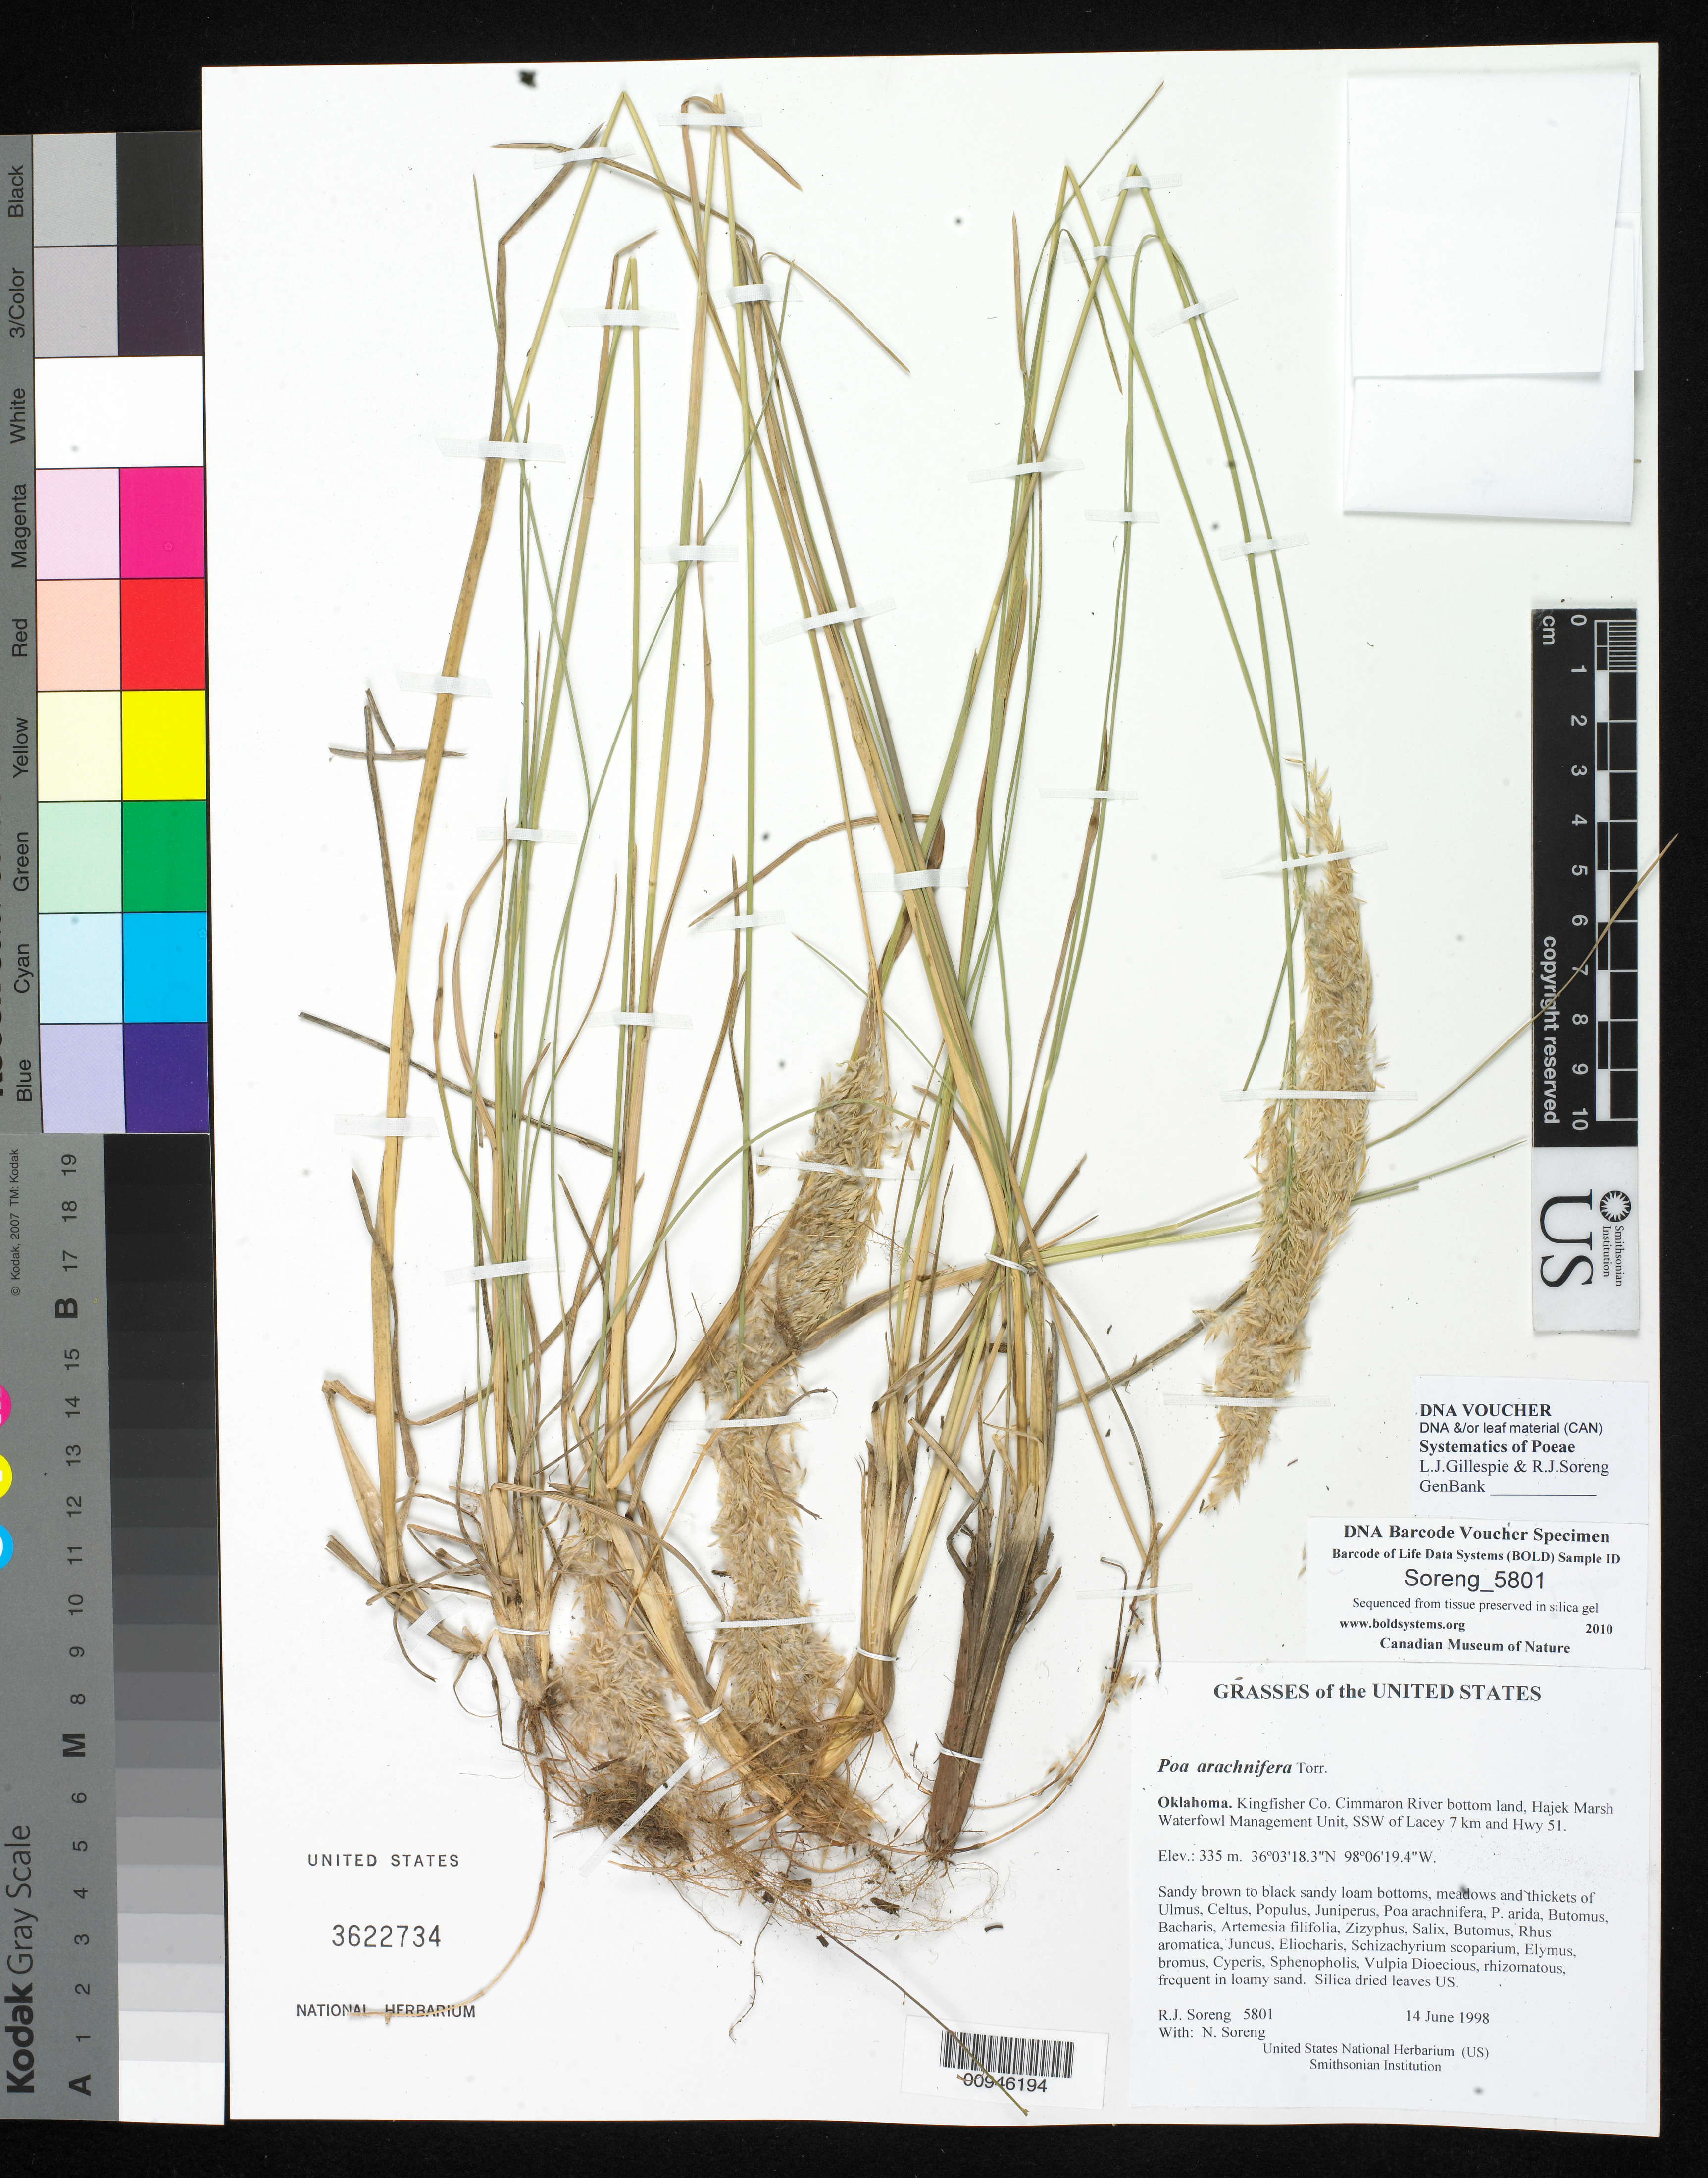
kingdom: Plantae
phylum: Tracheophyta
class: Liliopsida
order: Poales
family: Poaceae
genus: Poa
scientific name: Poa arachnifera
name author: Torr.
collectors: R. J. Soreng & N. L. Soreng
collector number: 5801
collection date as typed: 14 Jun 1998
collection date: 1998-06-14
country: United States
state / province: Oklahoma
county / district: Kingfisher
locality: Cimmaron River bottom land, Hajek Marsh Waterfowl Management Unit, SSW of Lacey 7 km and Hwy 51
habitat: Sandy brown to black sandy loam bottoms, meadows and thickets of Ulmus, Celtus, Populus, Juniperus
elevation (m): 335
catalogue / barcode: US 3622734